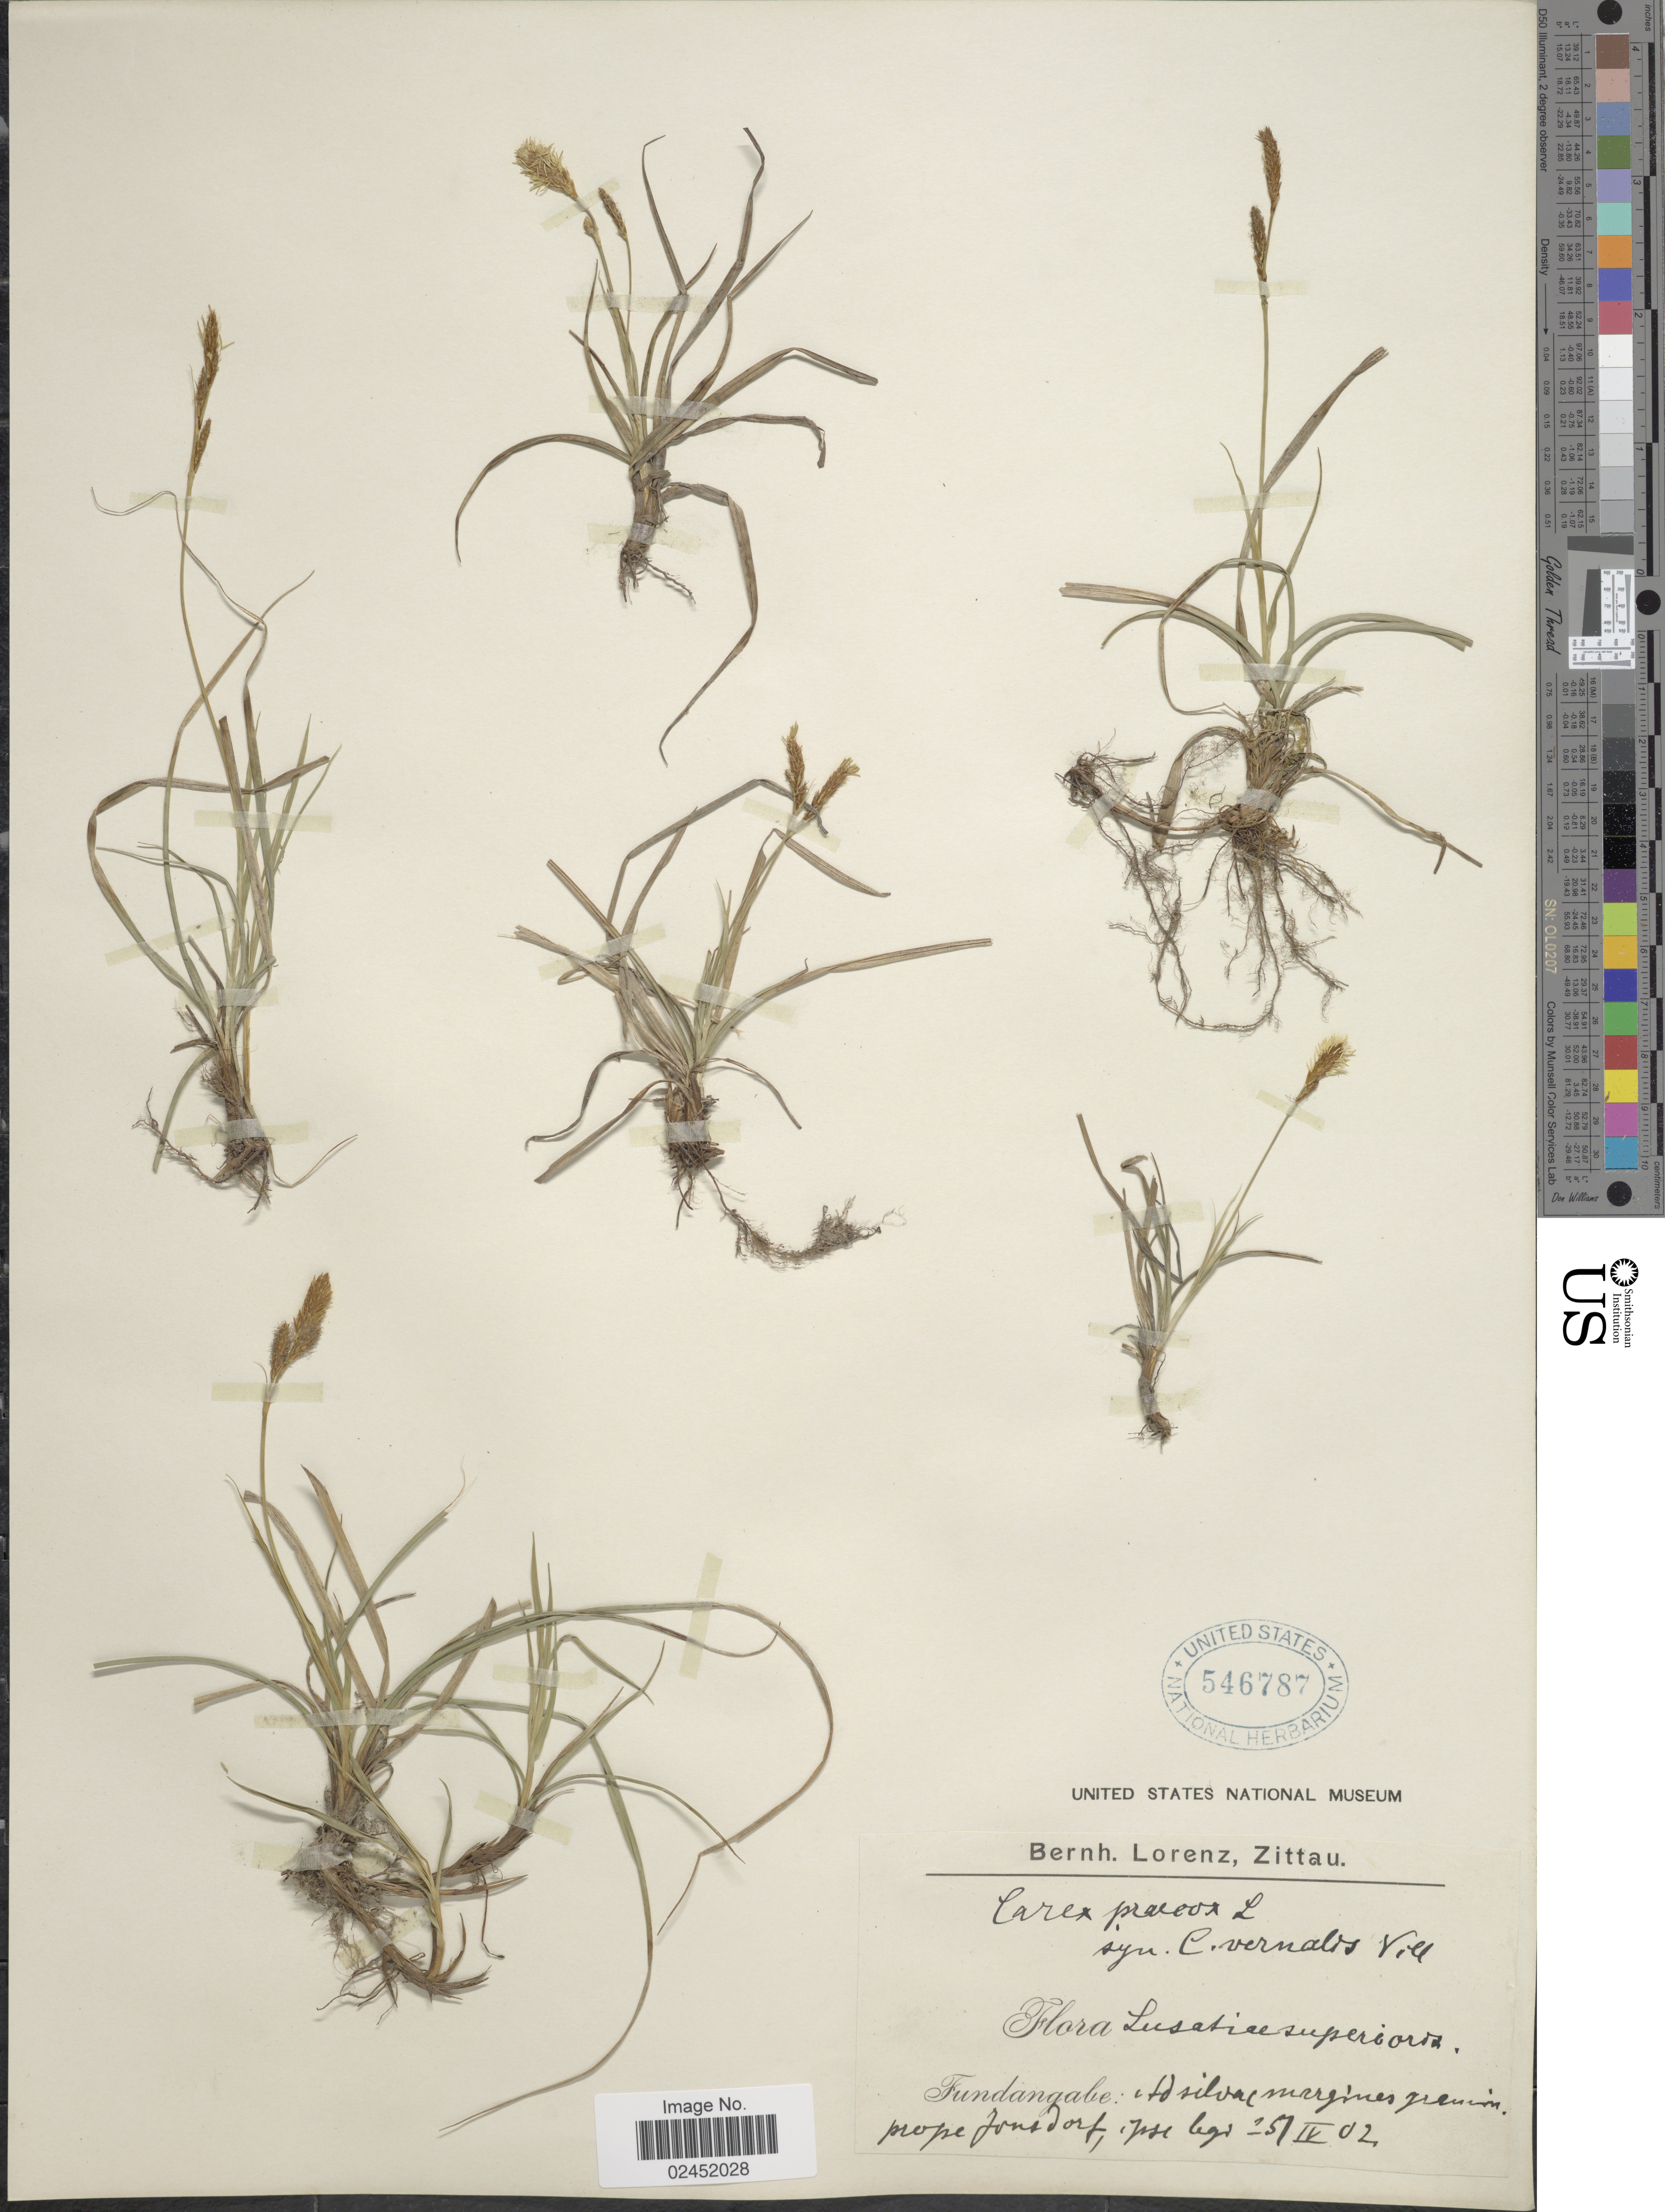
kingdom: Plantae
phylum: Tracheophyta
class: Liliopsida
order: Poales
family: Cyperaceae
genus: Carex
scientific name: Carex praecox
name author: Schreb.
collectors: B. Lorenz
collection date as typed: Transcribed d/m/y: 25/4/2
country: Germany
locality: Lusatiae Superioris, Fundangabe: id silvac margines gremin prope Jonsdorf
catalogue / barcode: US 546787